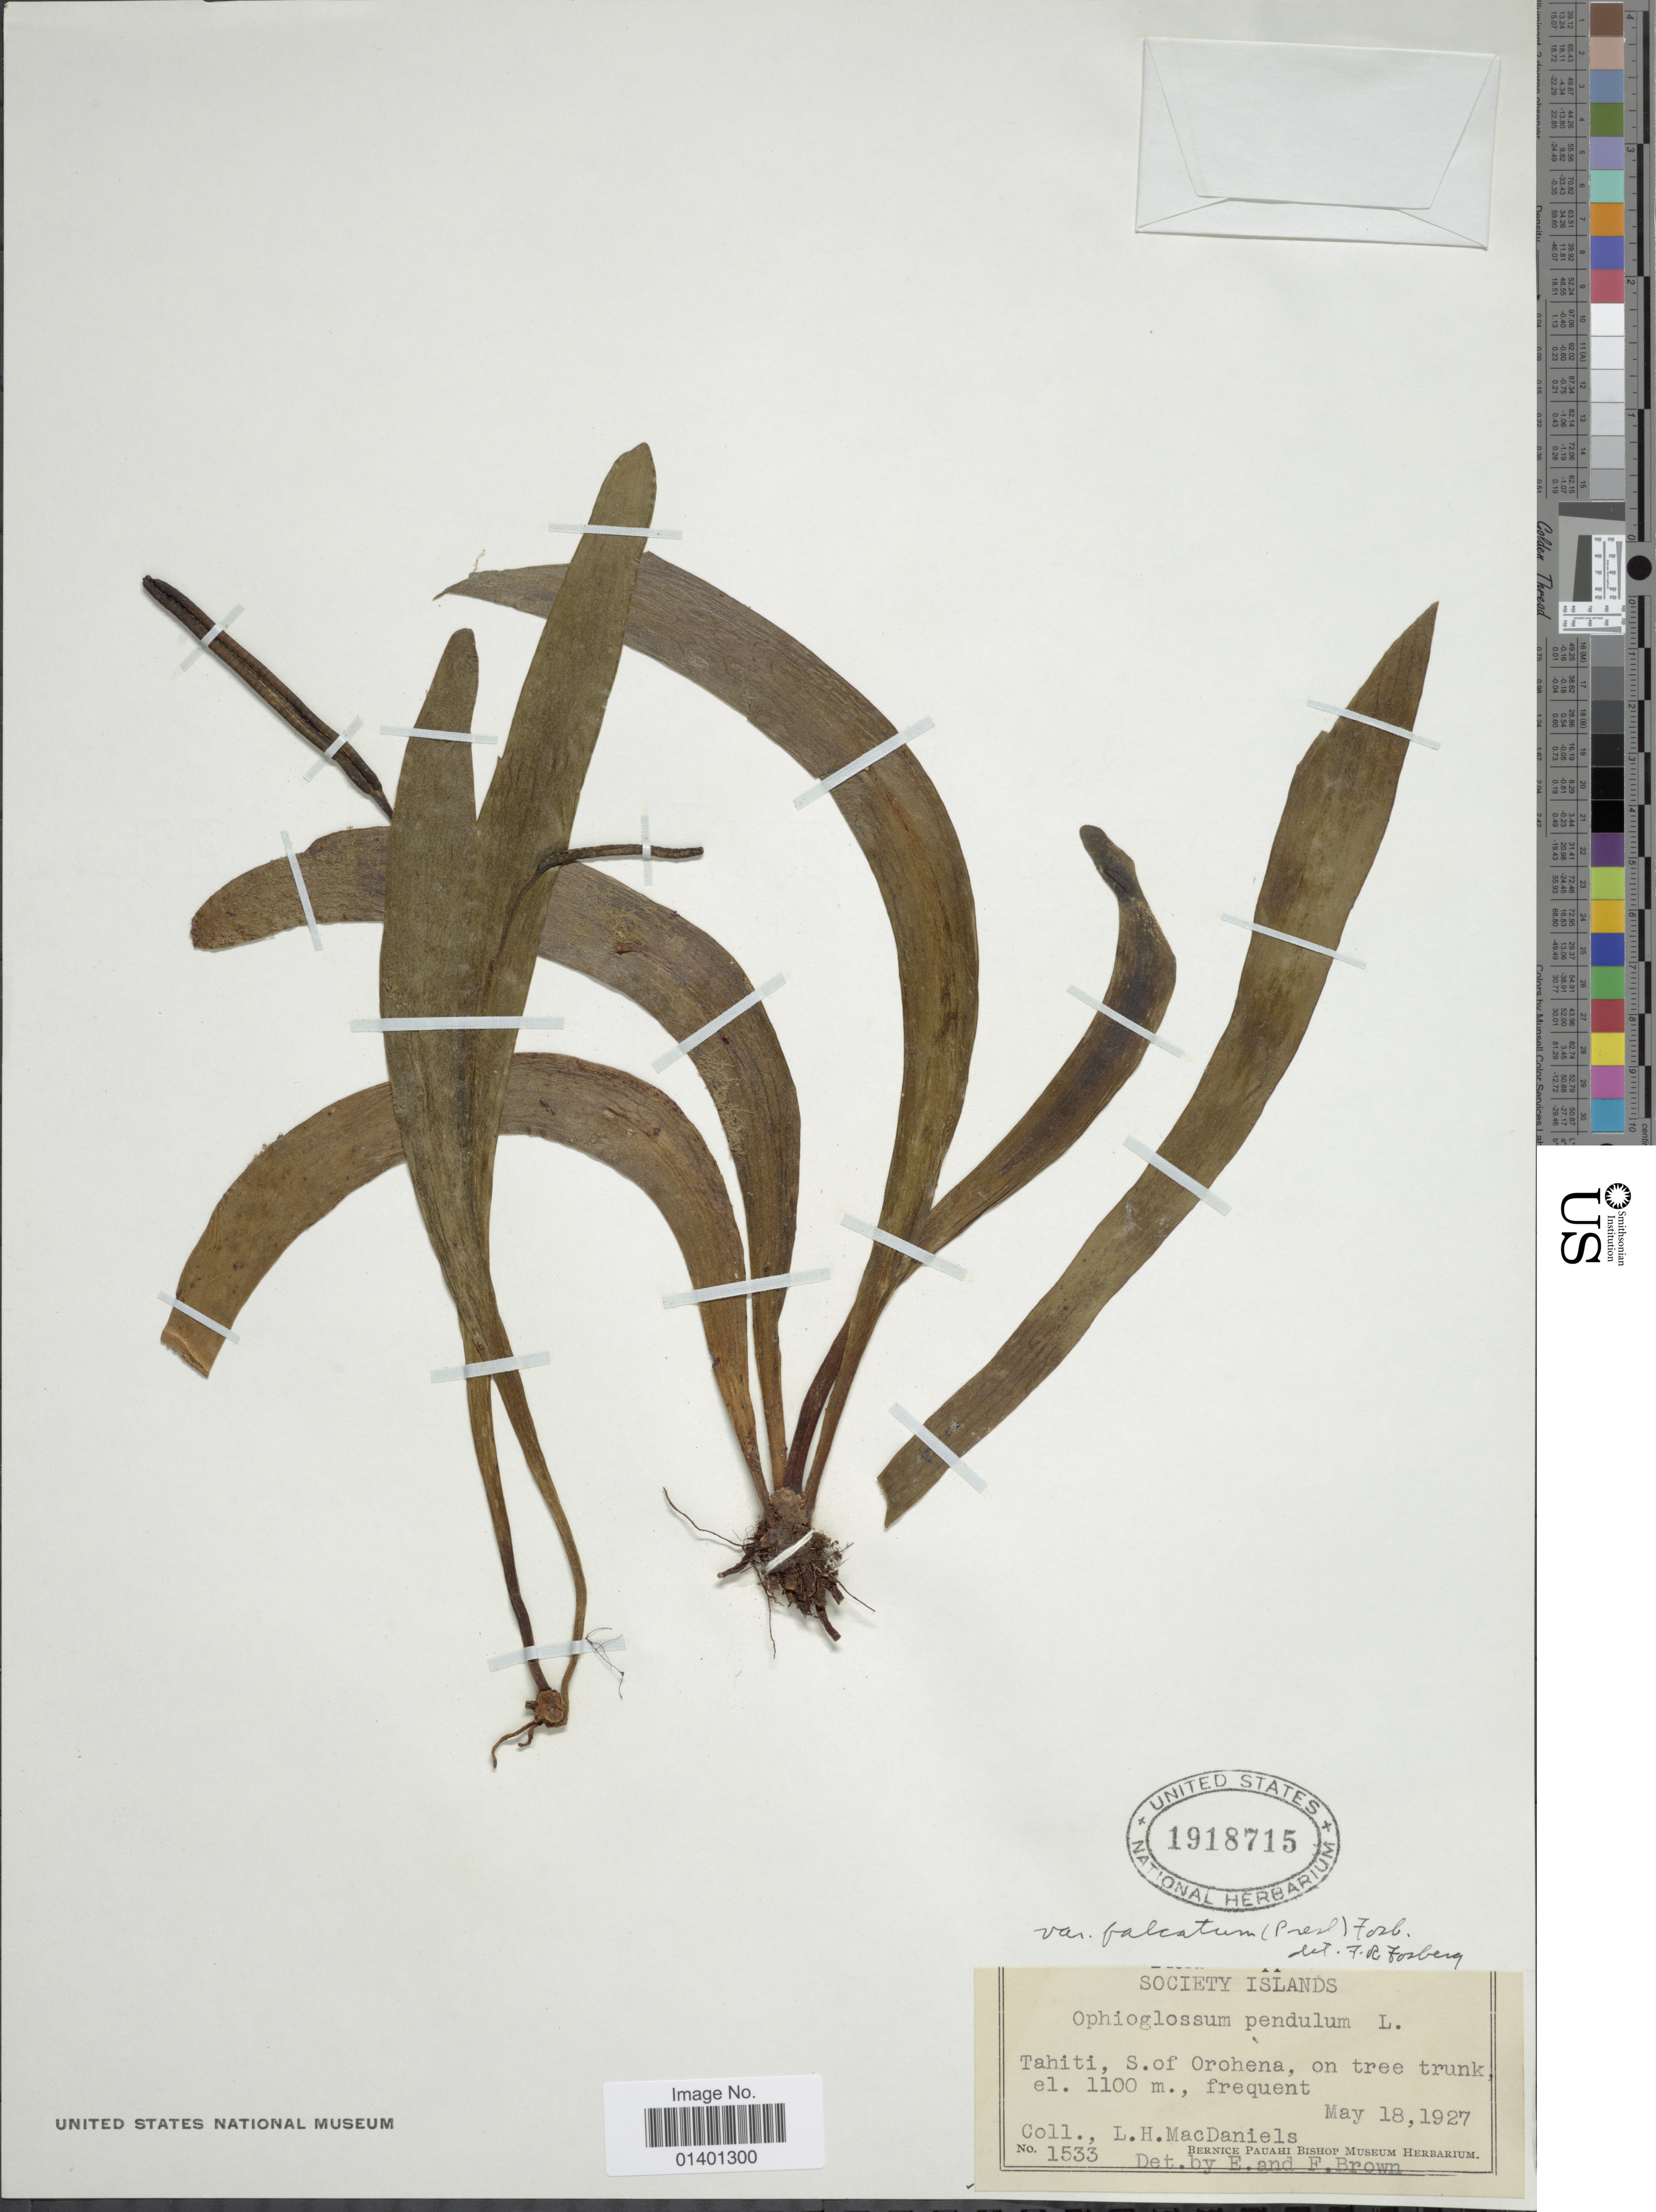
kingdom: Plantae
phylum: Tracheophyta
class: Polypodiopsida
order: Ophioglossales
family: Ophioglossaceae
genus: Ophioderma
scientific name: Ophioderma pendulum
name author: (L.) C. Presl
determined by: Wagner, W. L., (BOT), Smithsonian Institution - National Museum of Natural History (UNITED STATES)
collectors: L. H. MacDaniels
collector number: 1533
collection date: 1927-05-18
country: French Polynesia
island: Tahiti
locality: Society islands, Tahiti, S. of Orohena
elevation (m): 1100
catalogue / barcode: US 1918715